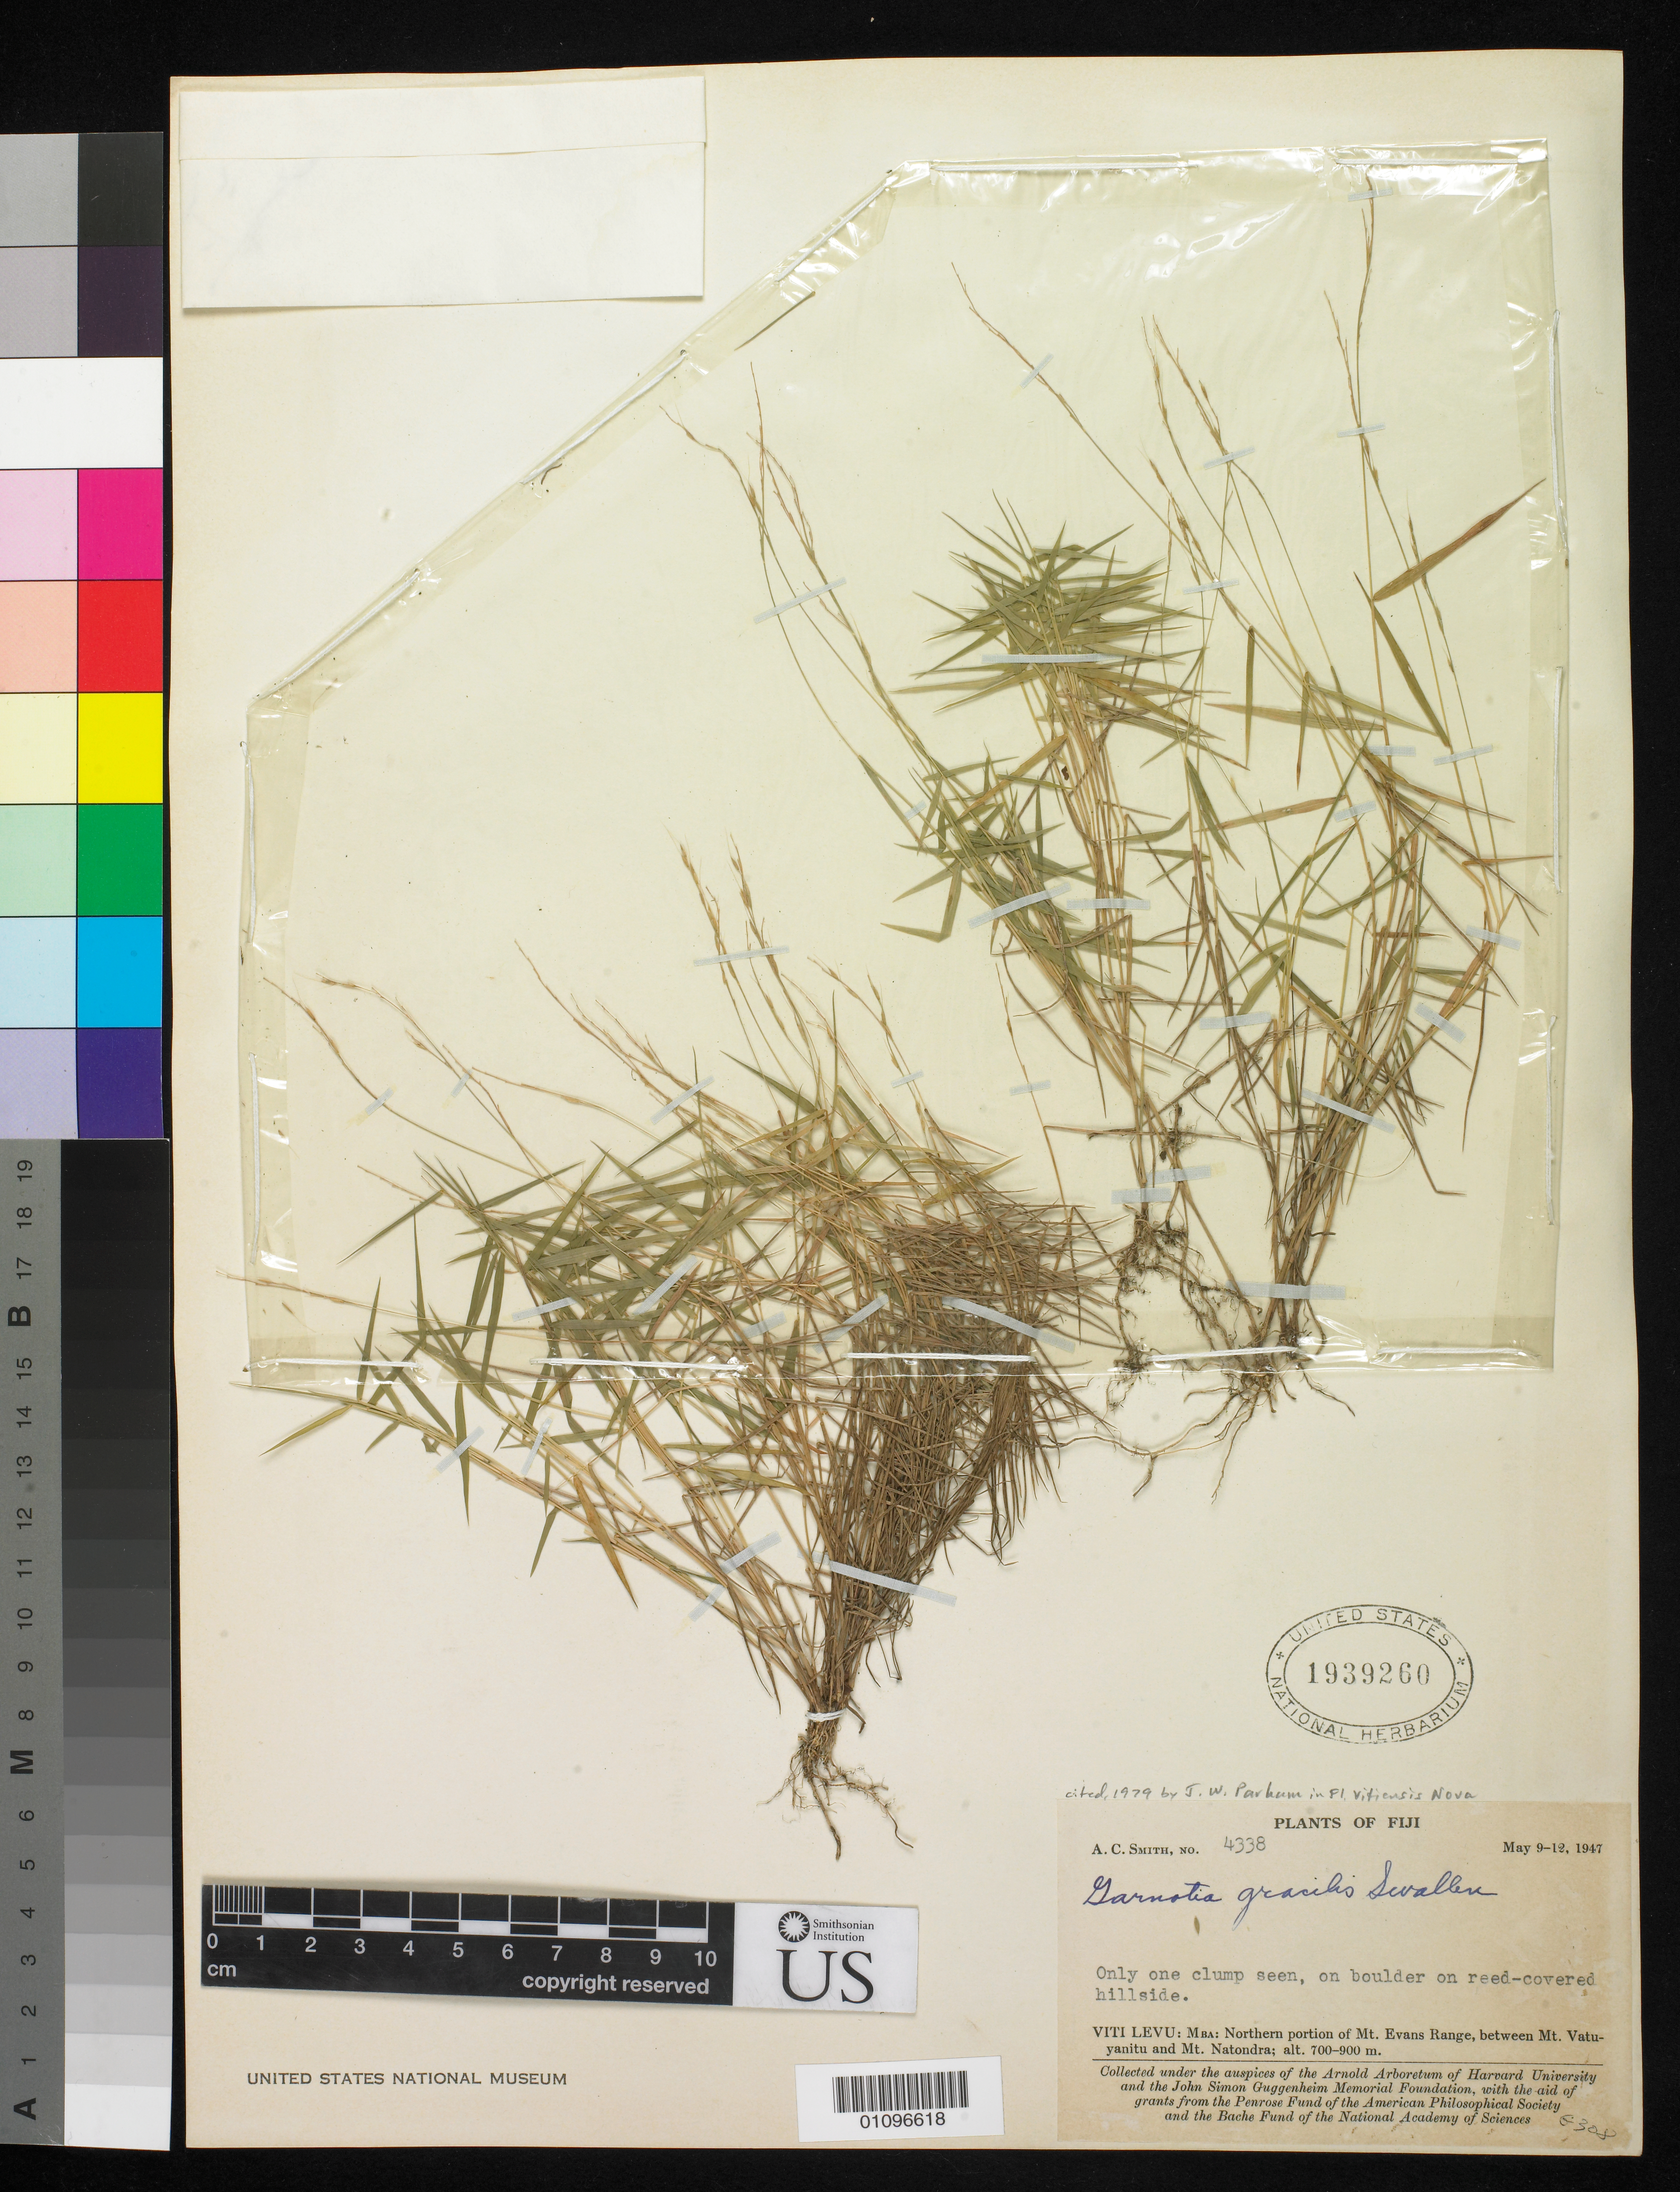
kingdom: Plantae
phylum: Tracheophyta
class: Liliopsida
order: Poales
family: Poaceae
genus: Garnotia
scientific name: Garnotia gracilis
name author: Swallen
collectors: A. C. Smith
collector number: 4338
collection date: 1947-05-09/1947-05-12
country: Fiji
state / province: Mba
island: Viti Levu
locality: Northern portion of Mt. Evans range, between Mt. Vatuyanitu and Mt. Natrondra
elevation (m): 700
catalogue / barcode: US 1939260